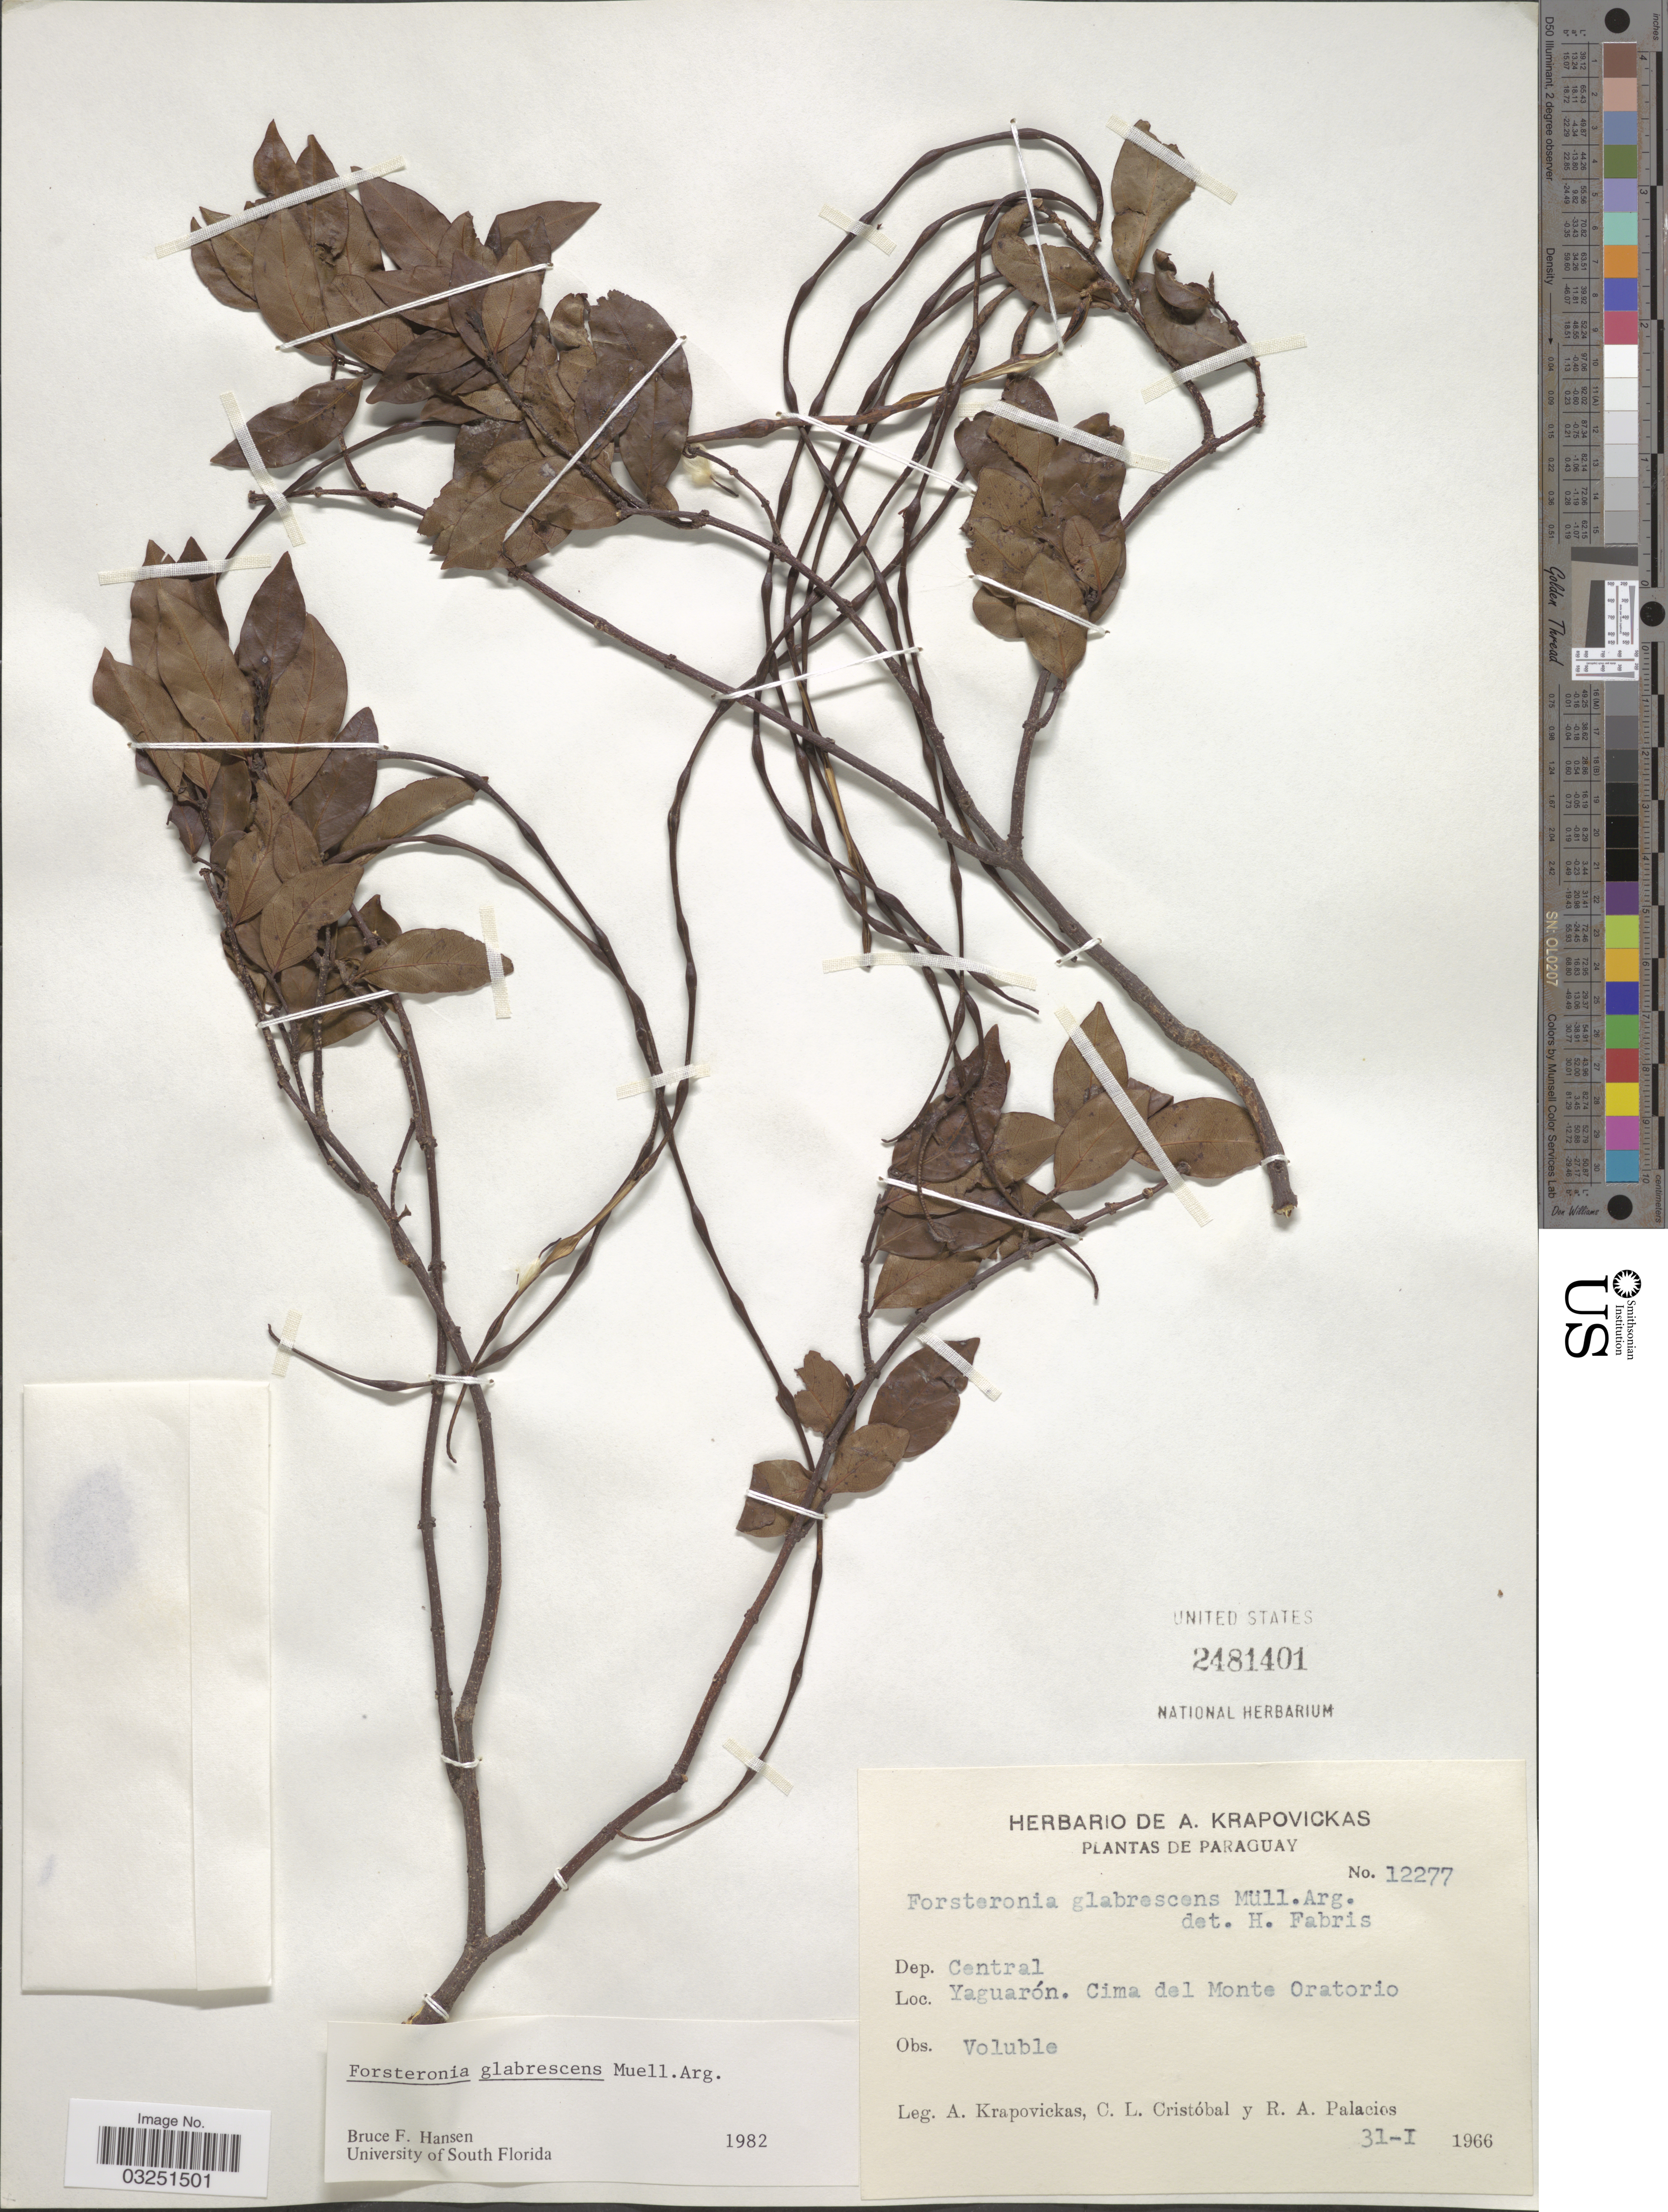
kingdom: Plantae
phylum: Tracheophyta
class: Magnoliopsida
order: Gentianales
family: Apocynaceae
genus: Forsteronia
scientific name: Forsteronia glabrescens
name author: Müll. Arg.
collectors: A. Krapovickas, C. L. Cristóbal & R. Palacios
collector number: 12277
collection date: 1966-01-31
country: Paraguay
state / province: Central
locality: Dep. Central. Yaguarón. Cima del Monte Oratorio.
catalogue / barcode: US 2481401